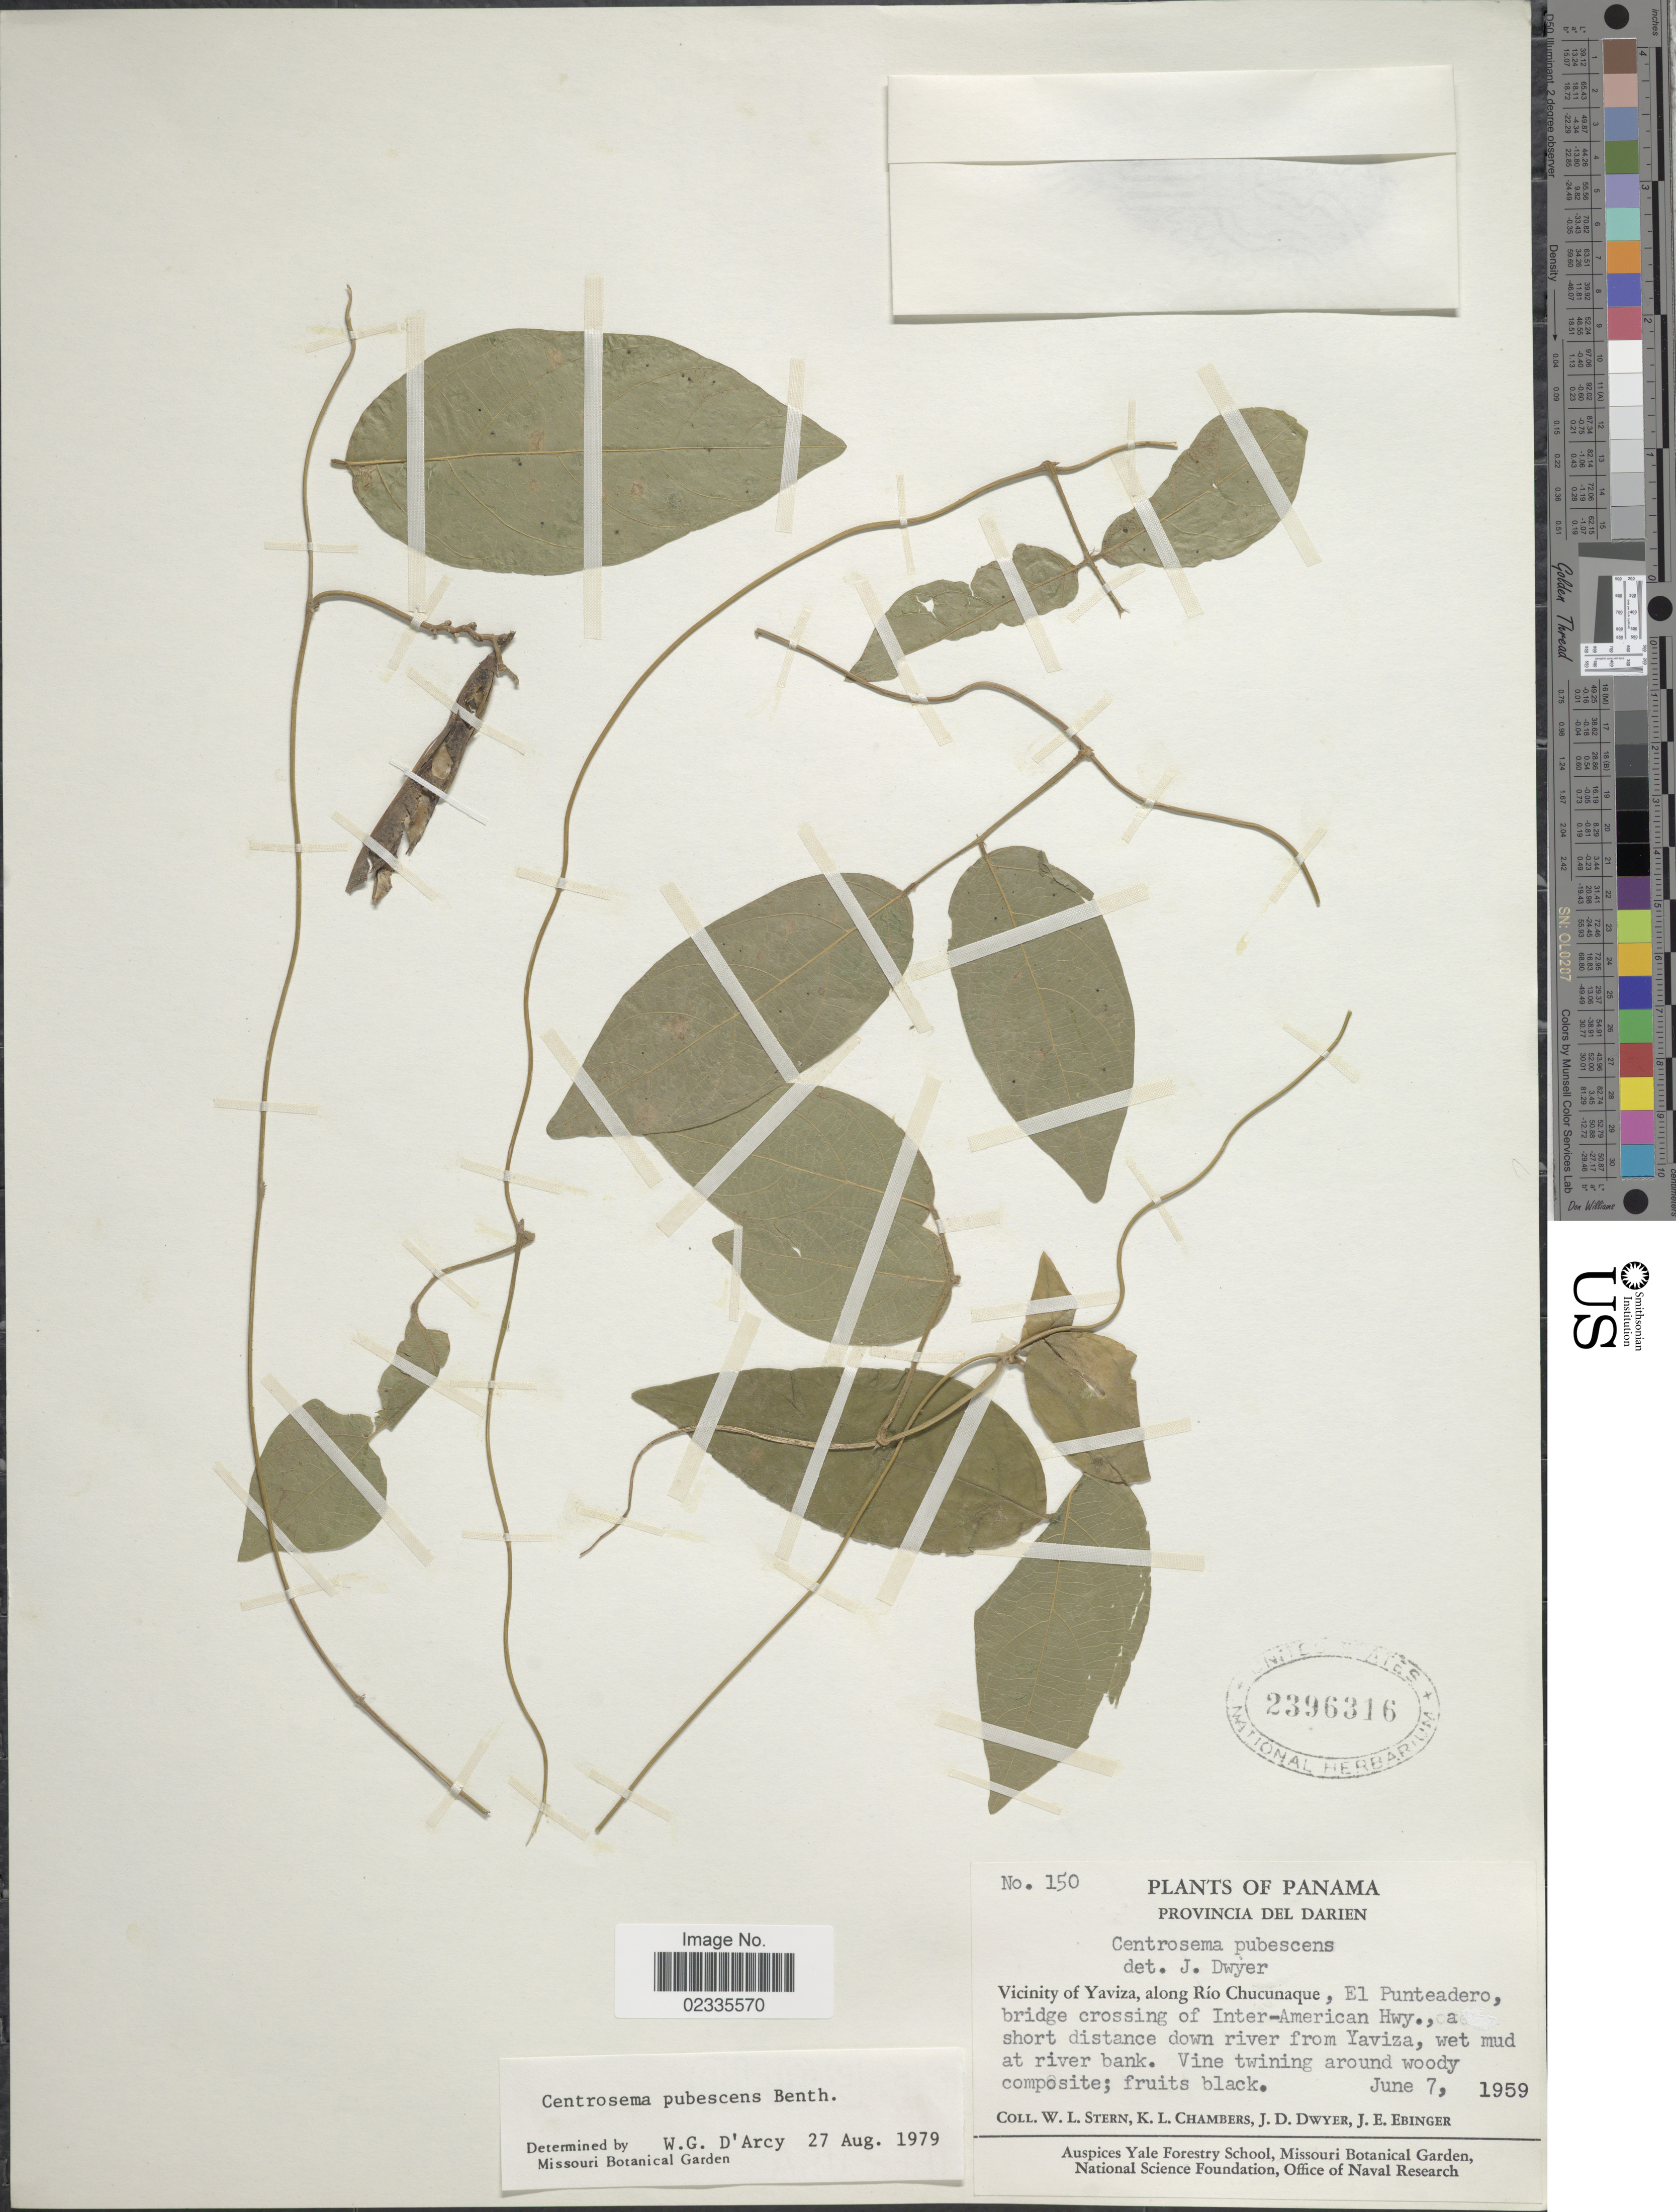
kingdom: Plantae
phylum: Tracheophyta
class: Magnoliopsida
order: Fabales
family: Fabaceae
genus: Centrosema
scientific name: Centrosema pubescens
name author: Benth.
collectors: W. L. Stern, K. Chambers, J. D. Dwyer & J. Ebinger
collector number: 150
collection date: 1959-06-07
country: Panama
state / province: Darién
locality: Vicinity of Yaviza, along Rio Chucunaque, El Punteadero, bridge crossing of Inter-American Hwy., a short distance down river from Yaviza, wet mud at river bank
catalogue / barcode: US 2396316